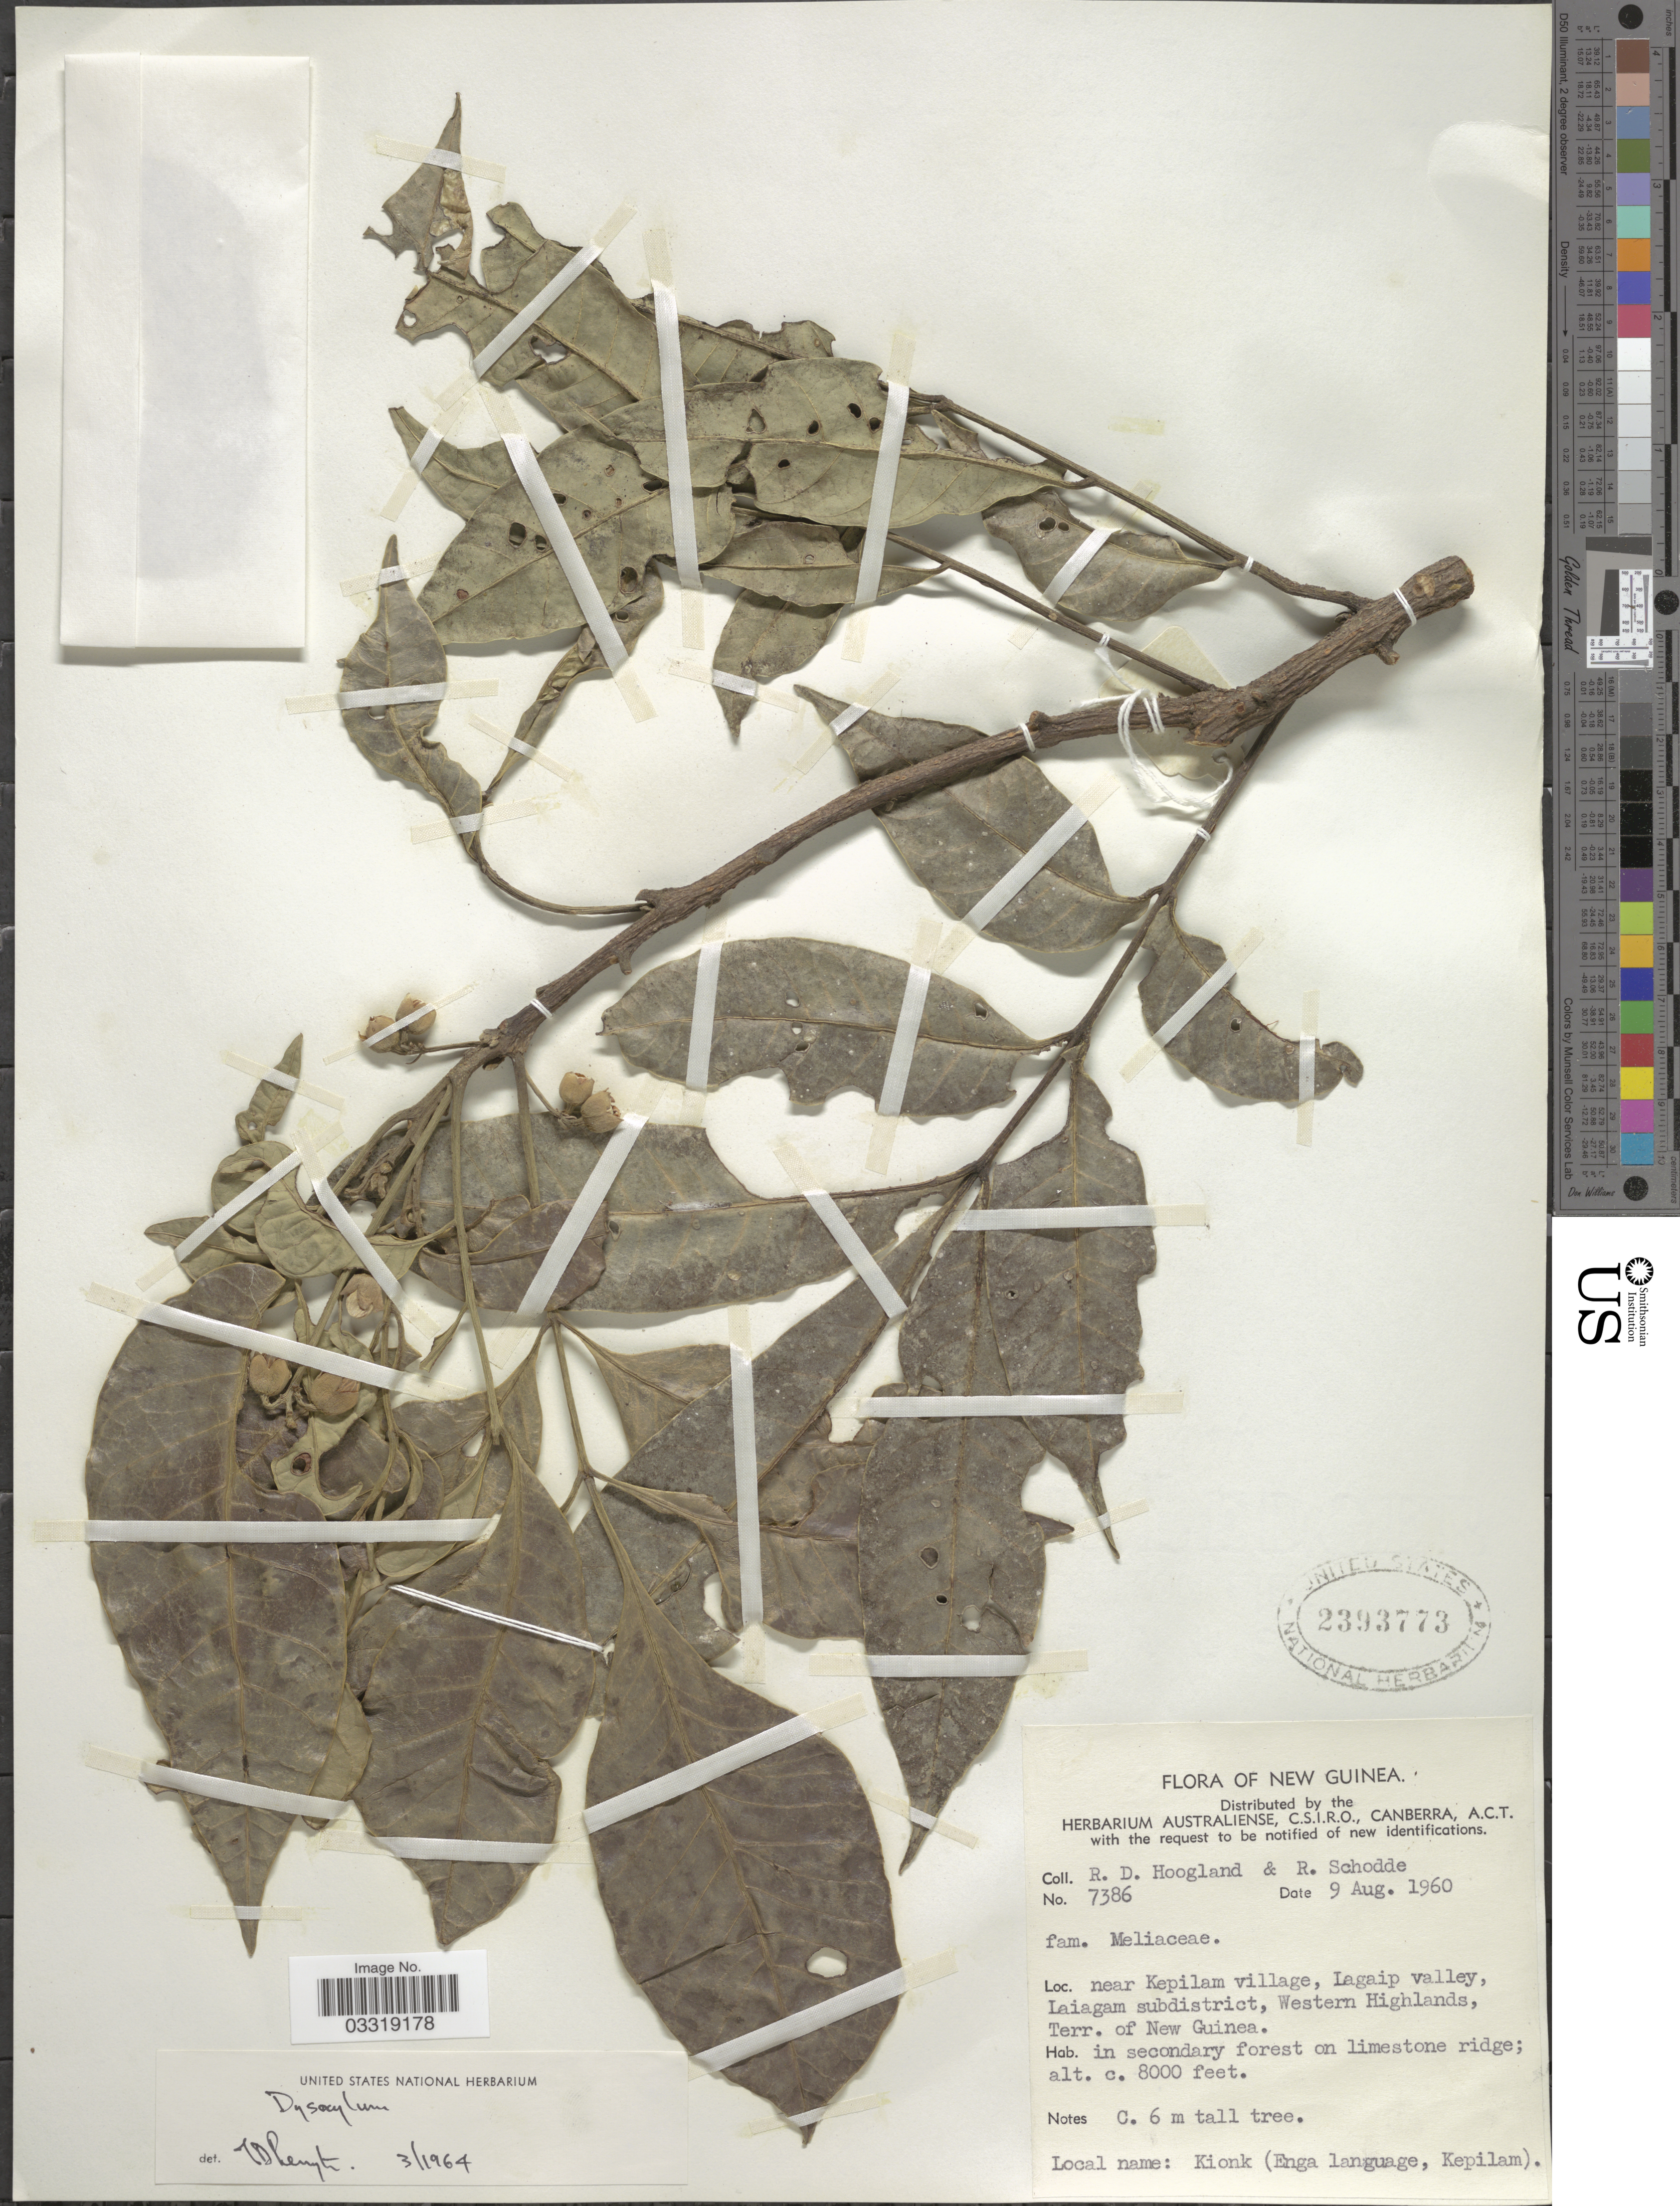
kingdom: Plantae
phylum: Tracheophyta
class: Magnoliopsida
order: Sapindales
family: Meliaceae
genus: Didymocheton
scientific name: Didymocheton setosus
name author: (Span.) Mabb. & Holzmeyer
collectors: R. D. Hoogland & R. Schodde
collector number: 7386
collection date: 1960-08-09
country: Papua New Guinea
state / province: Western Highlands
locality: New Guinea. Near Kepilam village, Lagaip valley, Laiagam subdistrict, Western Highlands, Terr. of New Guinea.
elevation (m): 2438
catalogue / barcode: US 2393773